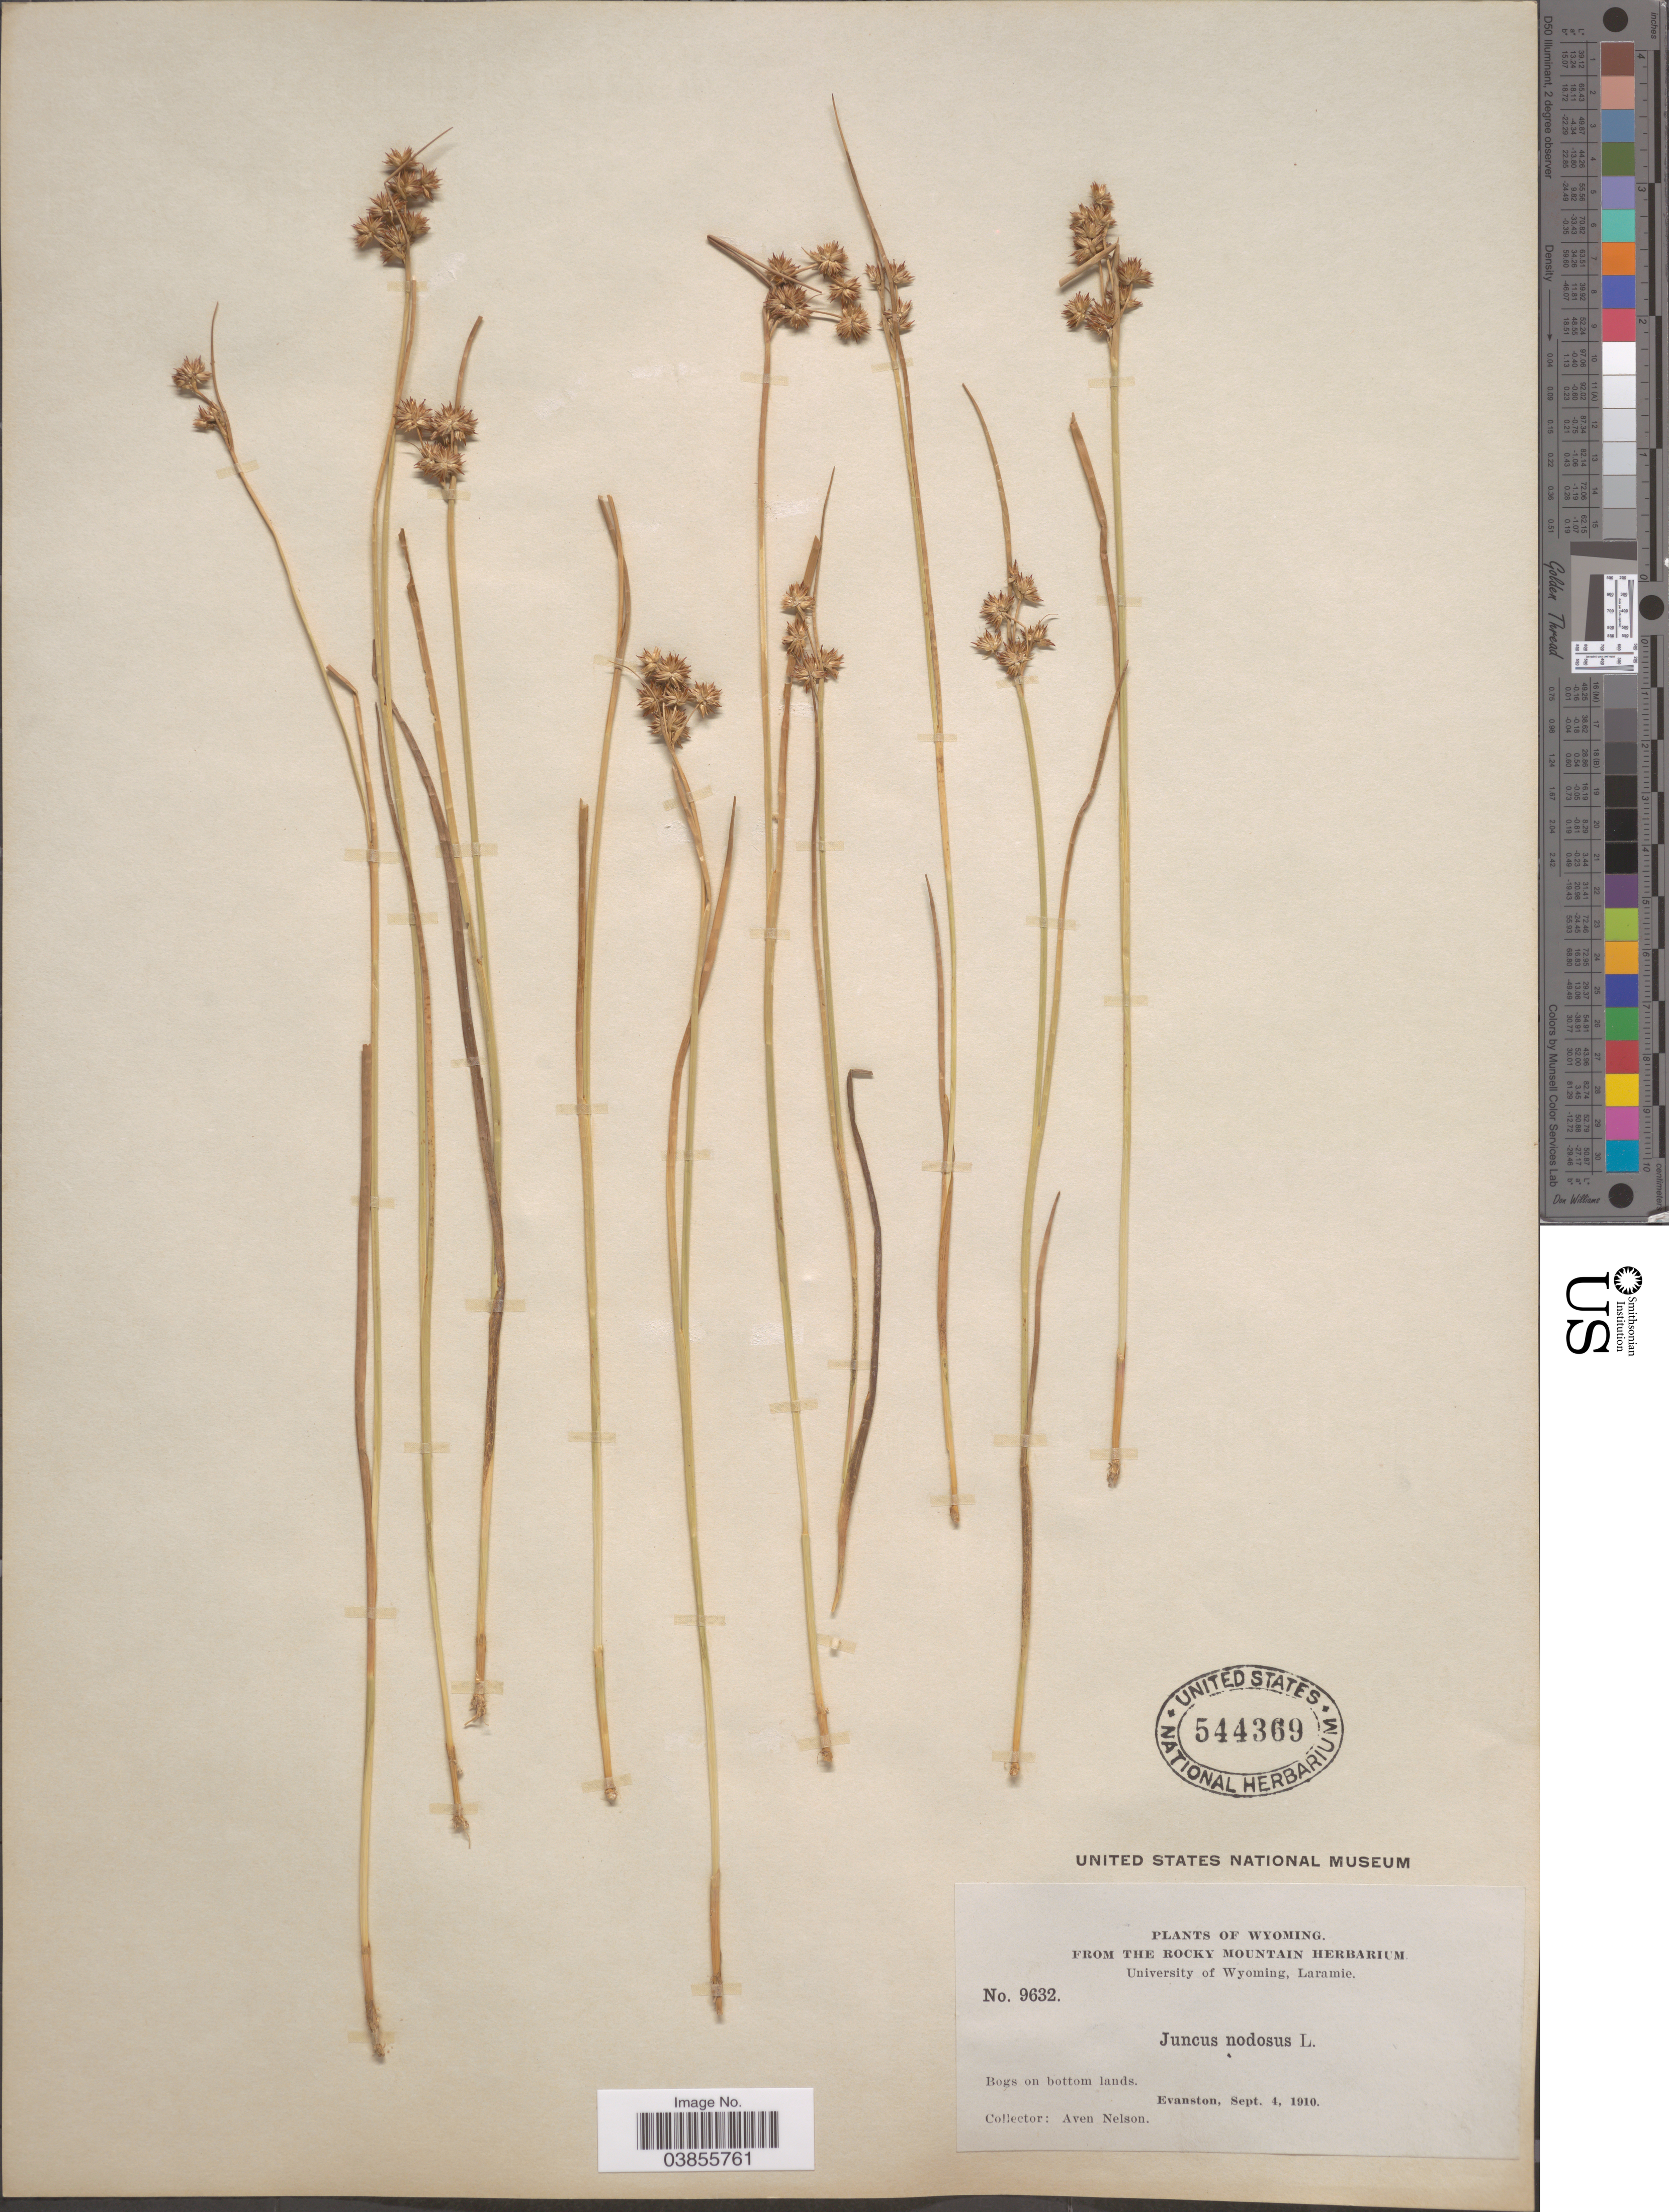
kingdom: Plantae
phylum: Tracheophyta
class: Liliopsida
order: Poales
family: Juncaceae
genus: Juncus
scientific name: Juncus nodosus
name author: L.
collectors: A. Nelson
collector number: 9632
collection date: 1910-09-04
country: United States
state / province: Wyoming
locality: Evanston.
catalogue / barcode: US 544369